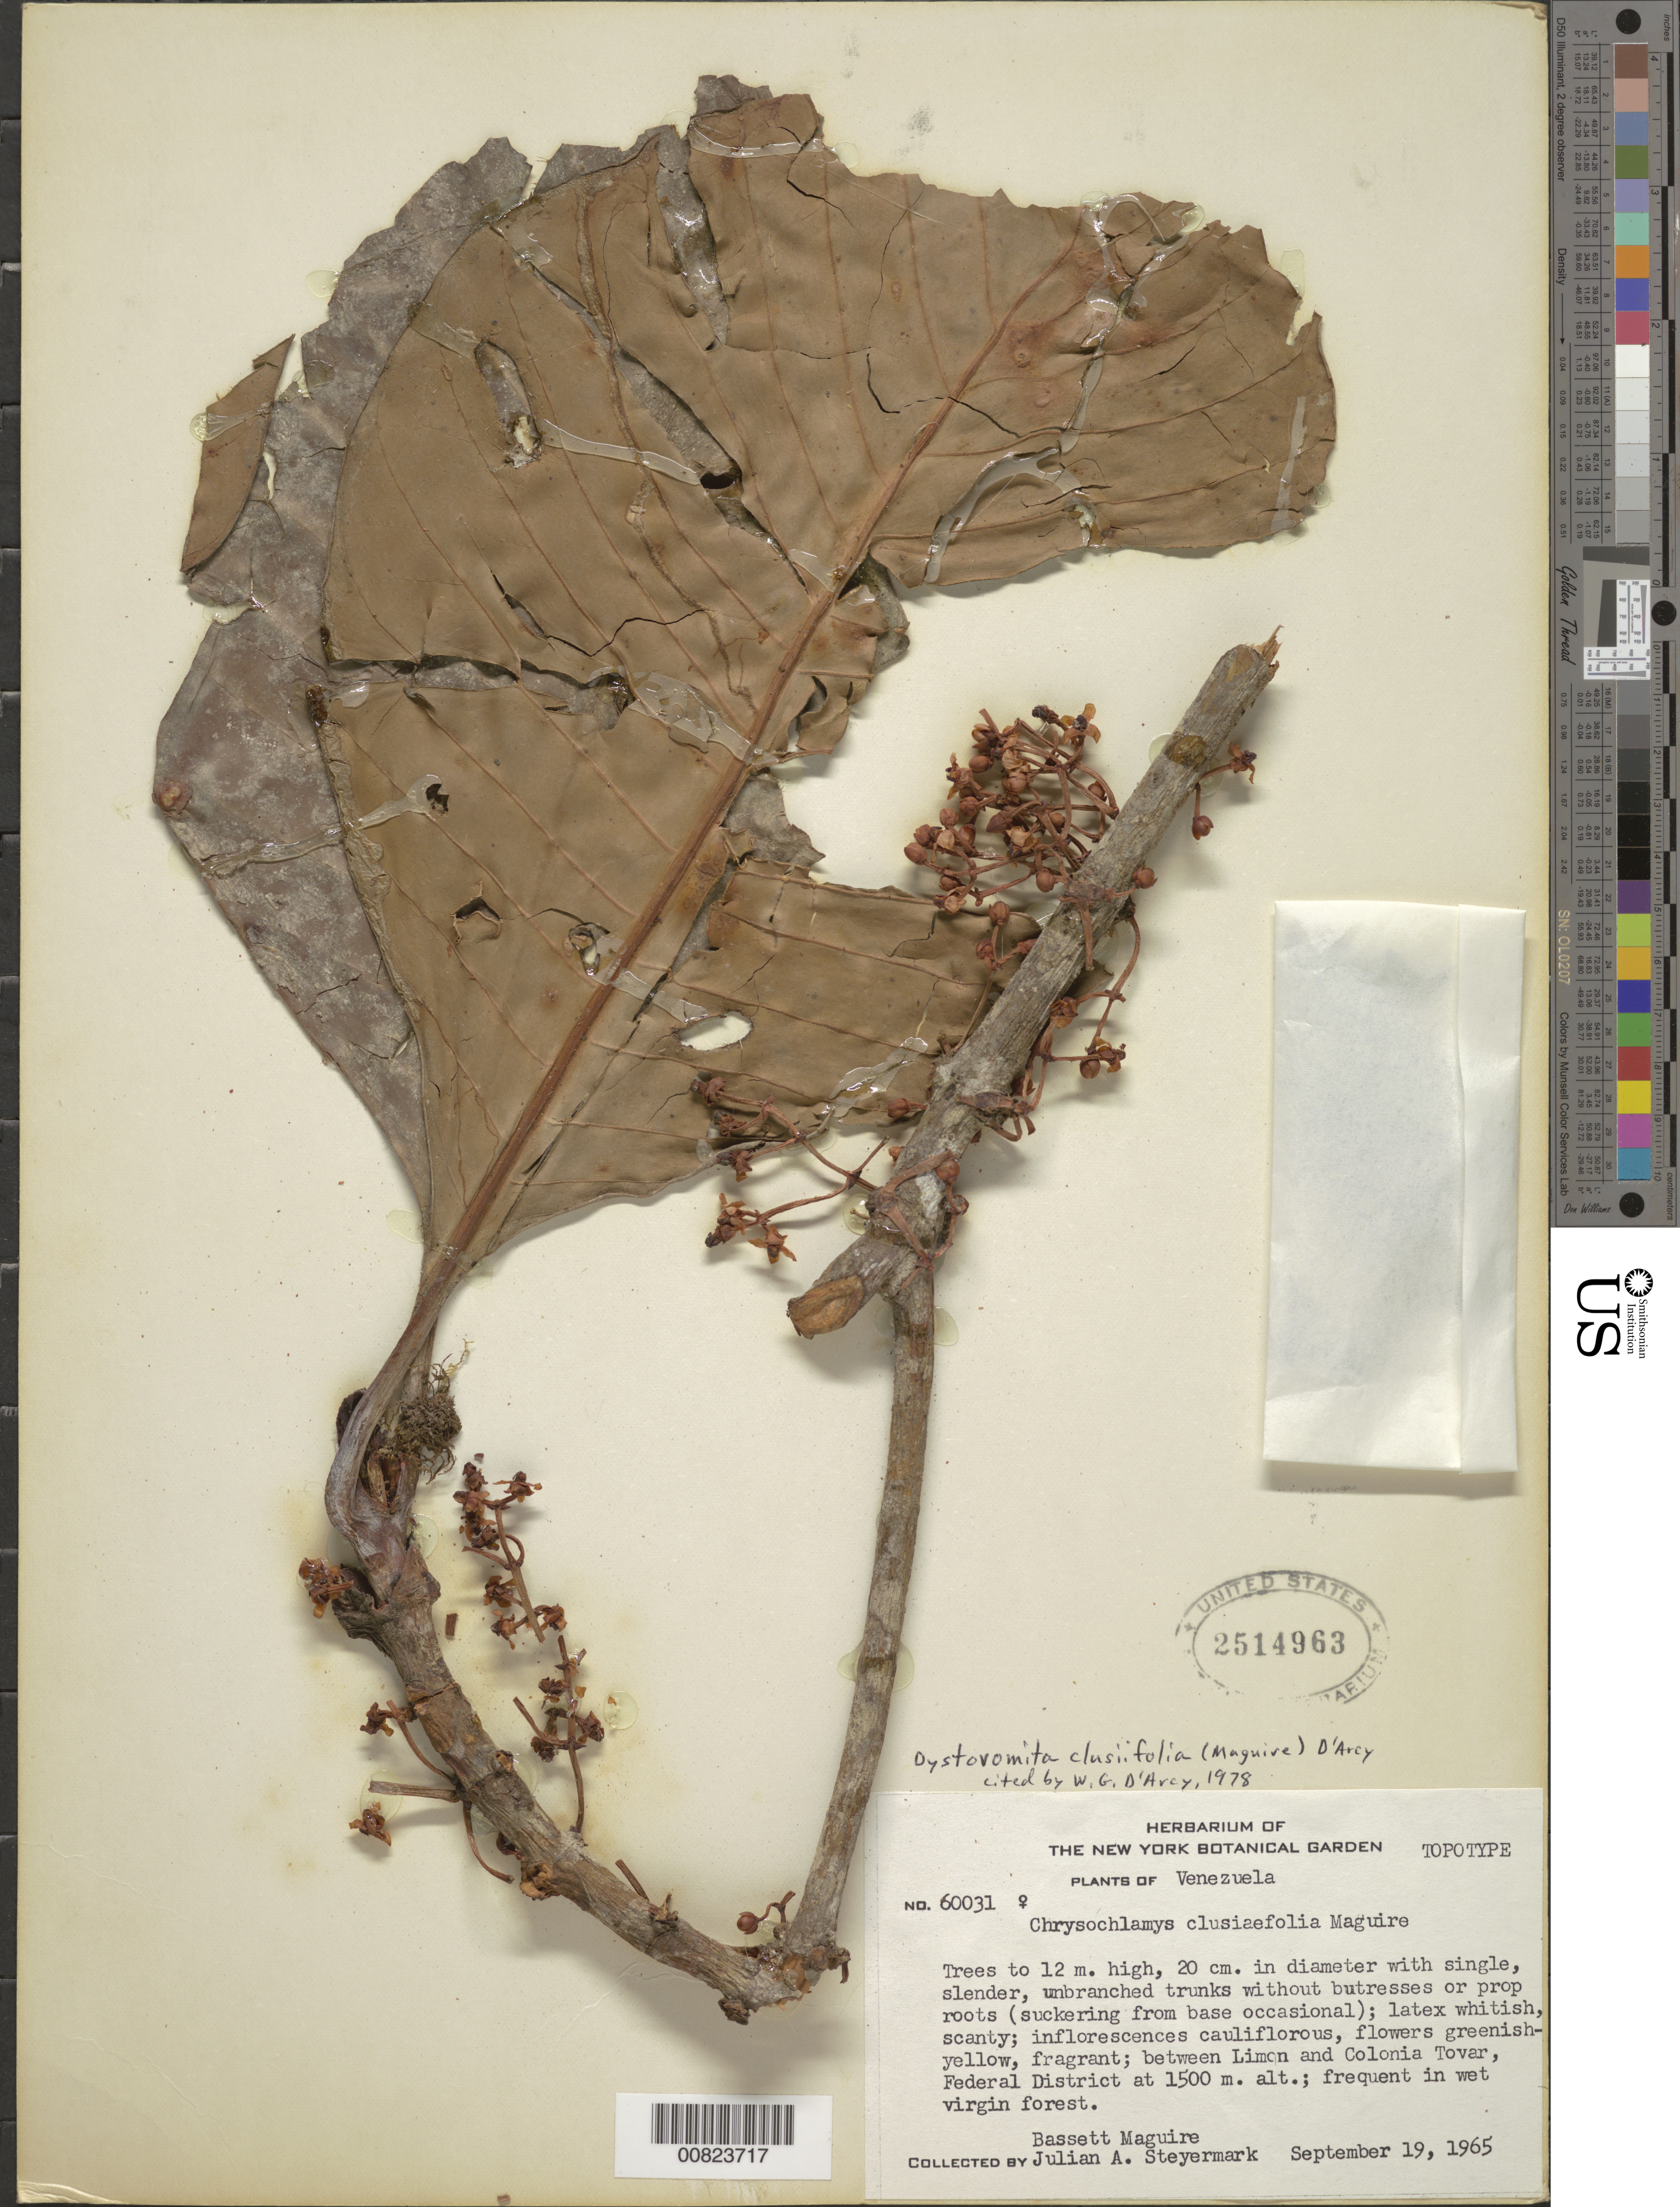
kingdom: Plantae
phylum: Tracheophyta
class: Magnoliopsida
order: Malpighiales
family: Clusiaceae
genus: Dystovomita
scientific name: Dystovomita clusiifolia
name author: (Maguire) D'Arcy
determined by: D'Arcy, W. G.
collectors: B. Maguire & J. Steyermark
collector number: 60031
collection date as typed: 19-Sep-65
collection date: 1965-09-19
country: Venezuela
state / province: Distrito Federal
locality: Limon to Colonia Tovar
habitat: Wet virgin forest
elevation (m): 1500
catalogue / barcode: US 2514963